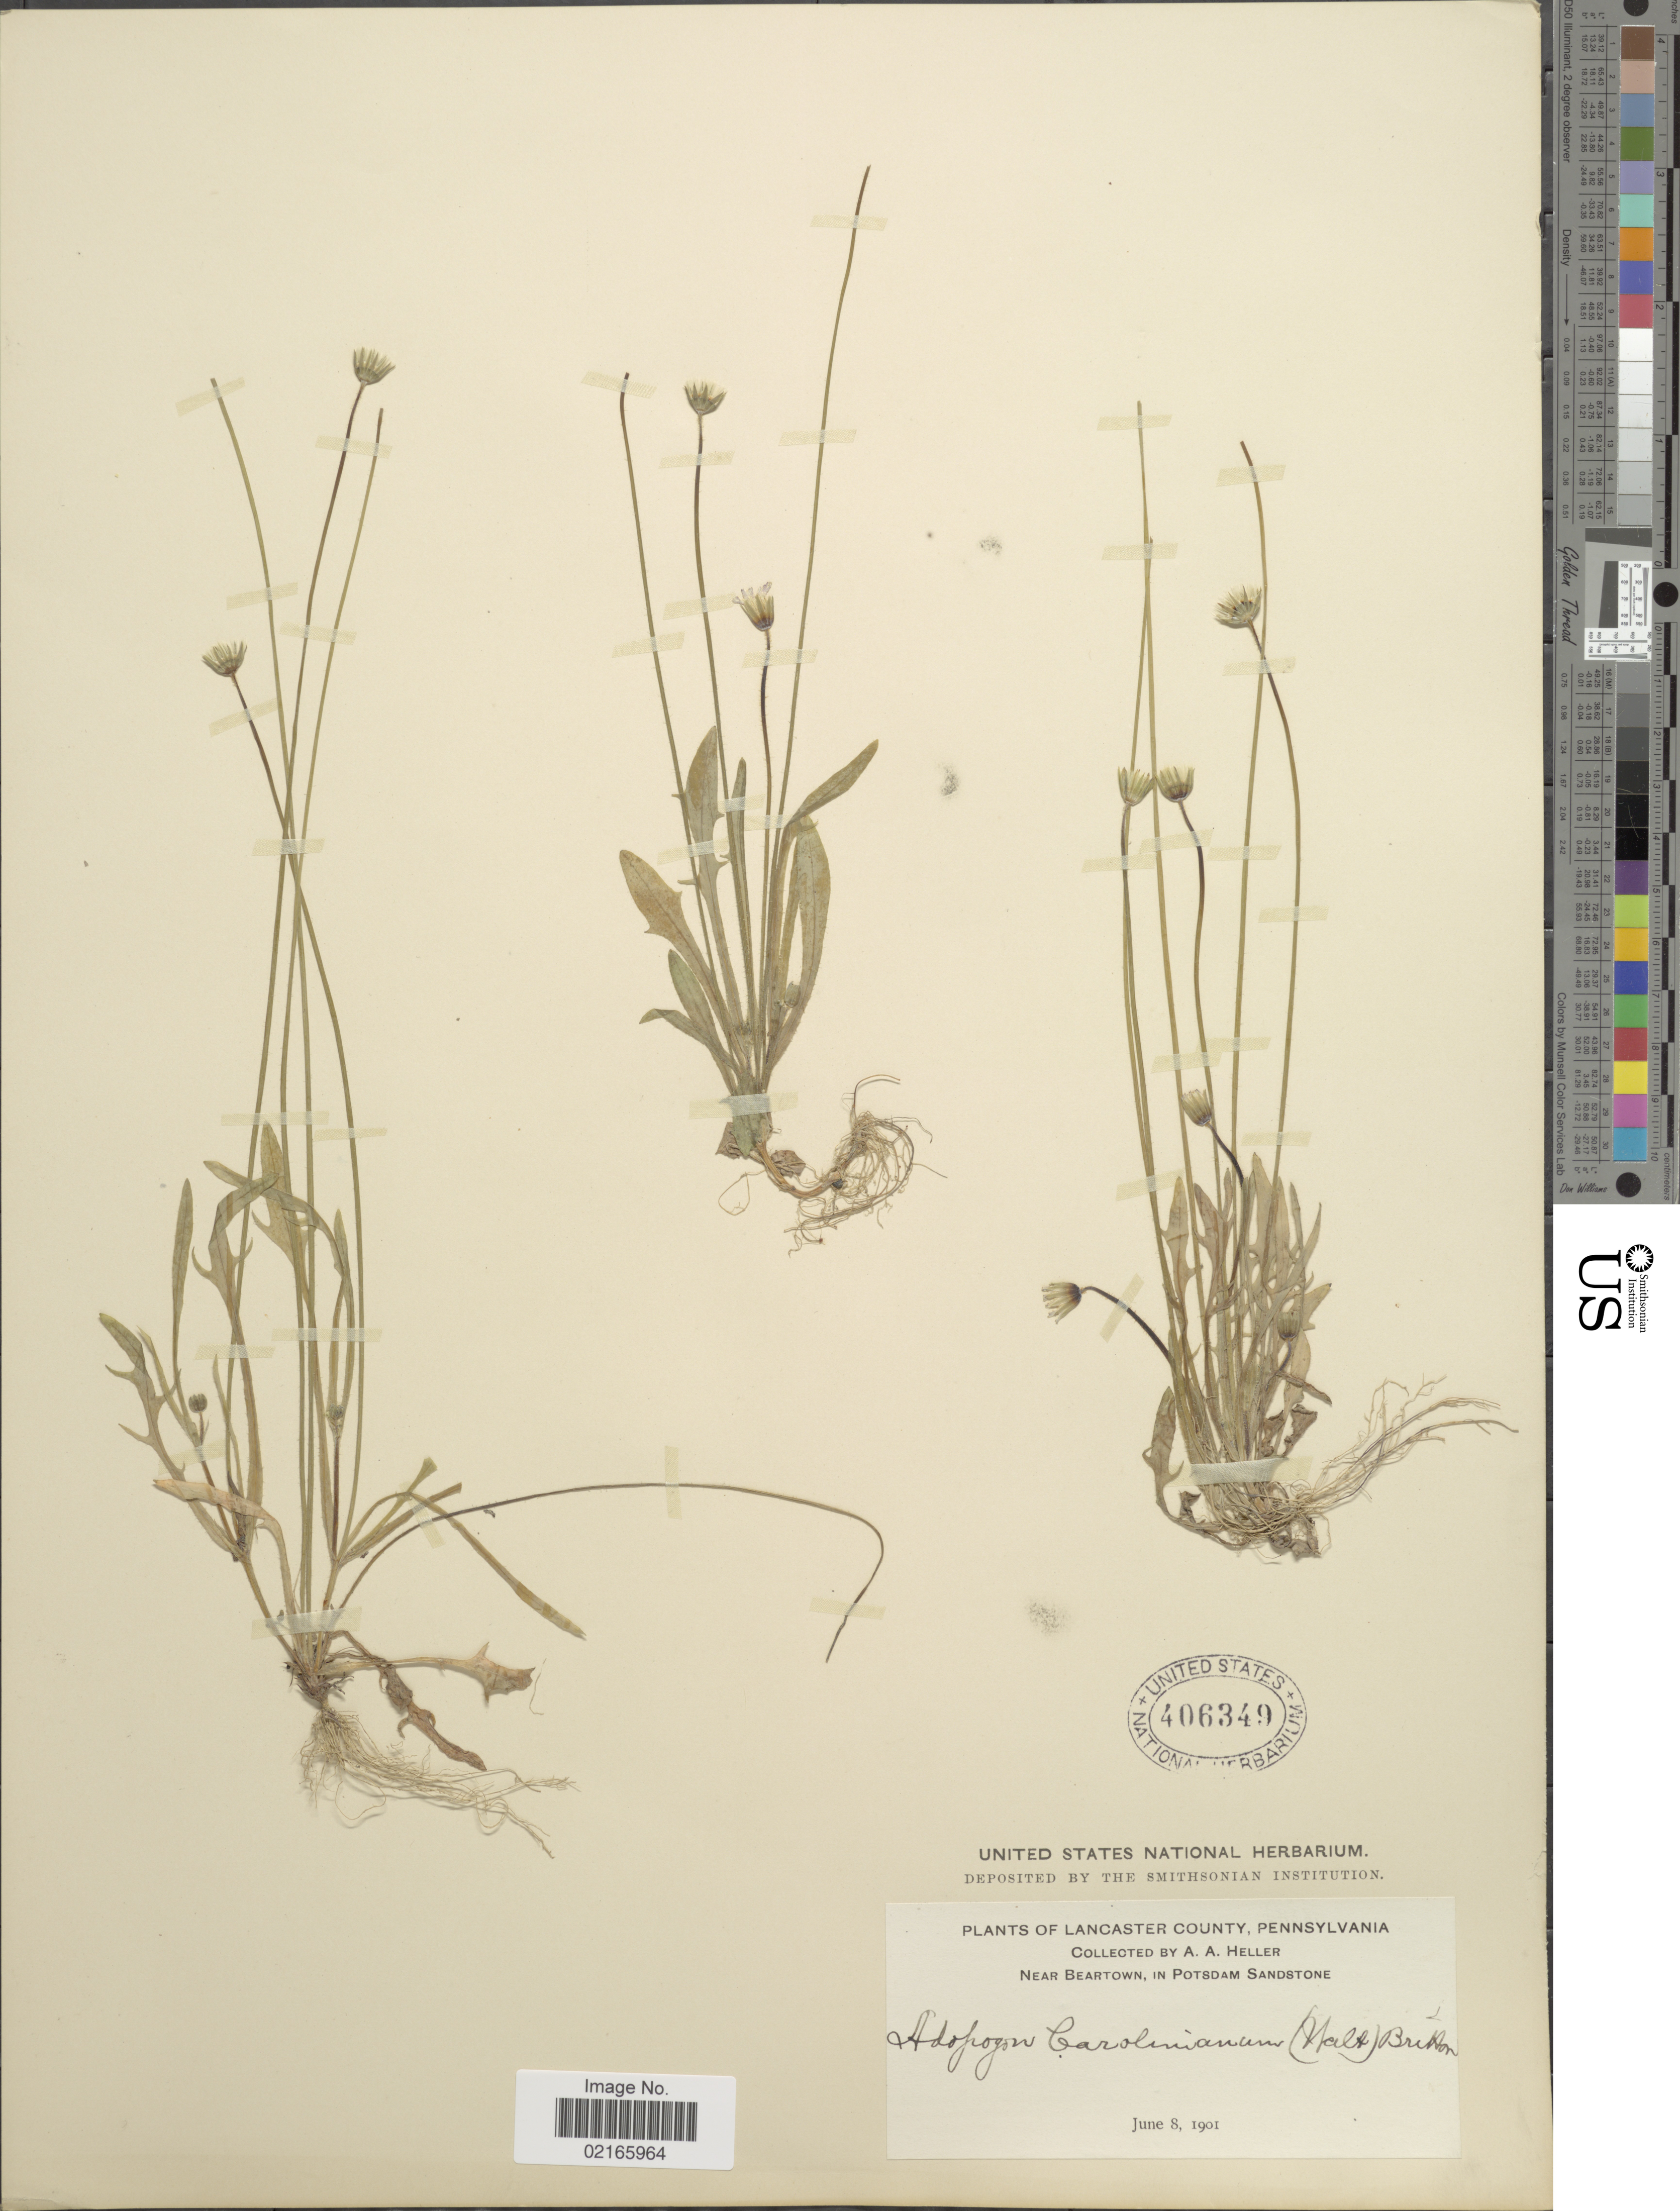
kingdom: Plantae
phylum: Tracheophyta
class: Magnoliopsida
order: Asterales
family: Asteraceae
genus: Krigia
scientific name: Krigia virginica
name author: (L.) Willd.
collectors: A. A. Heller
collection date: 1901-06-08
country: United States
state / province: Pennsylvania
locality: Lancaster County, near Beartown, in Potsdam Sandstone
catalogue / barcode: US 406349